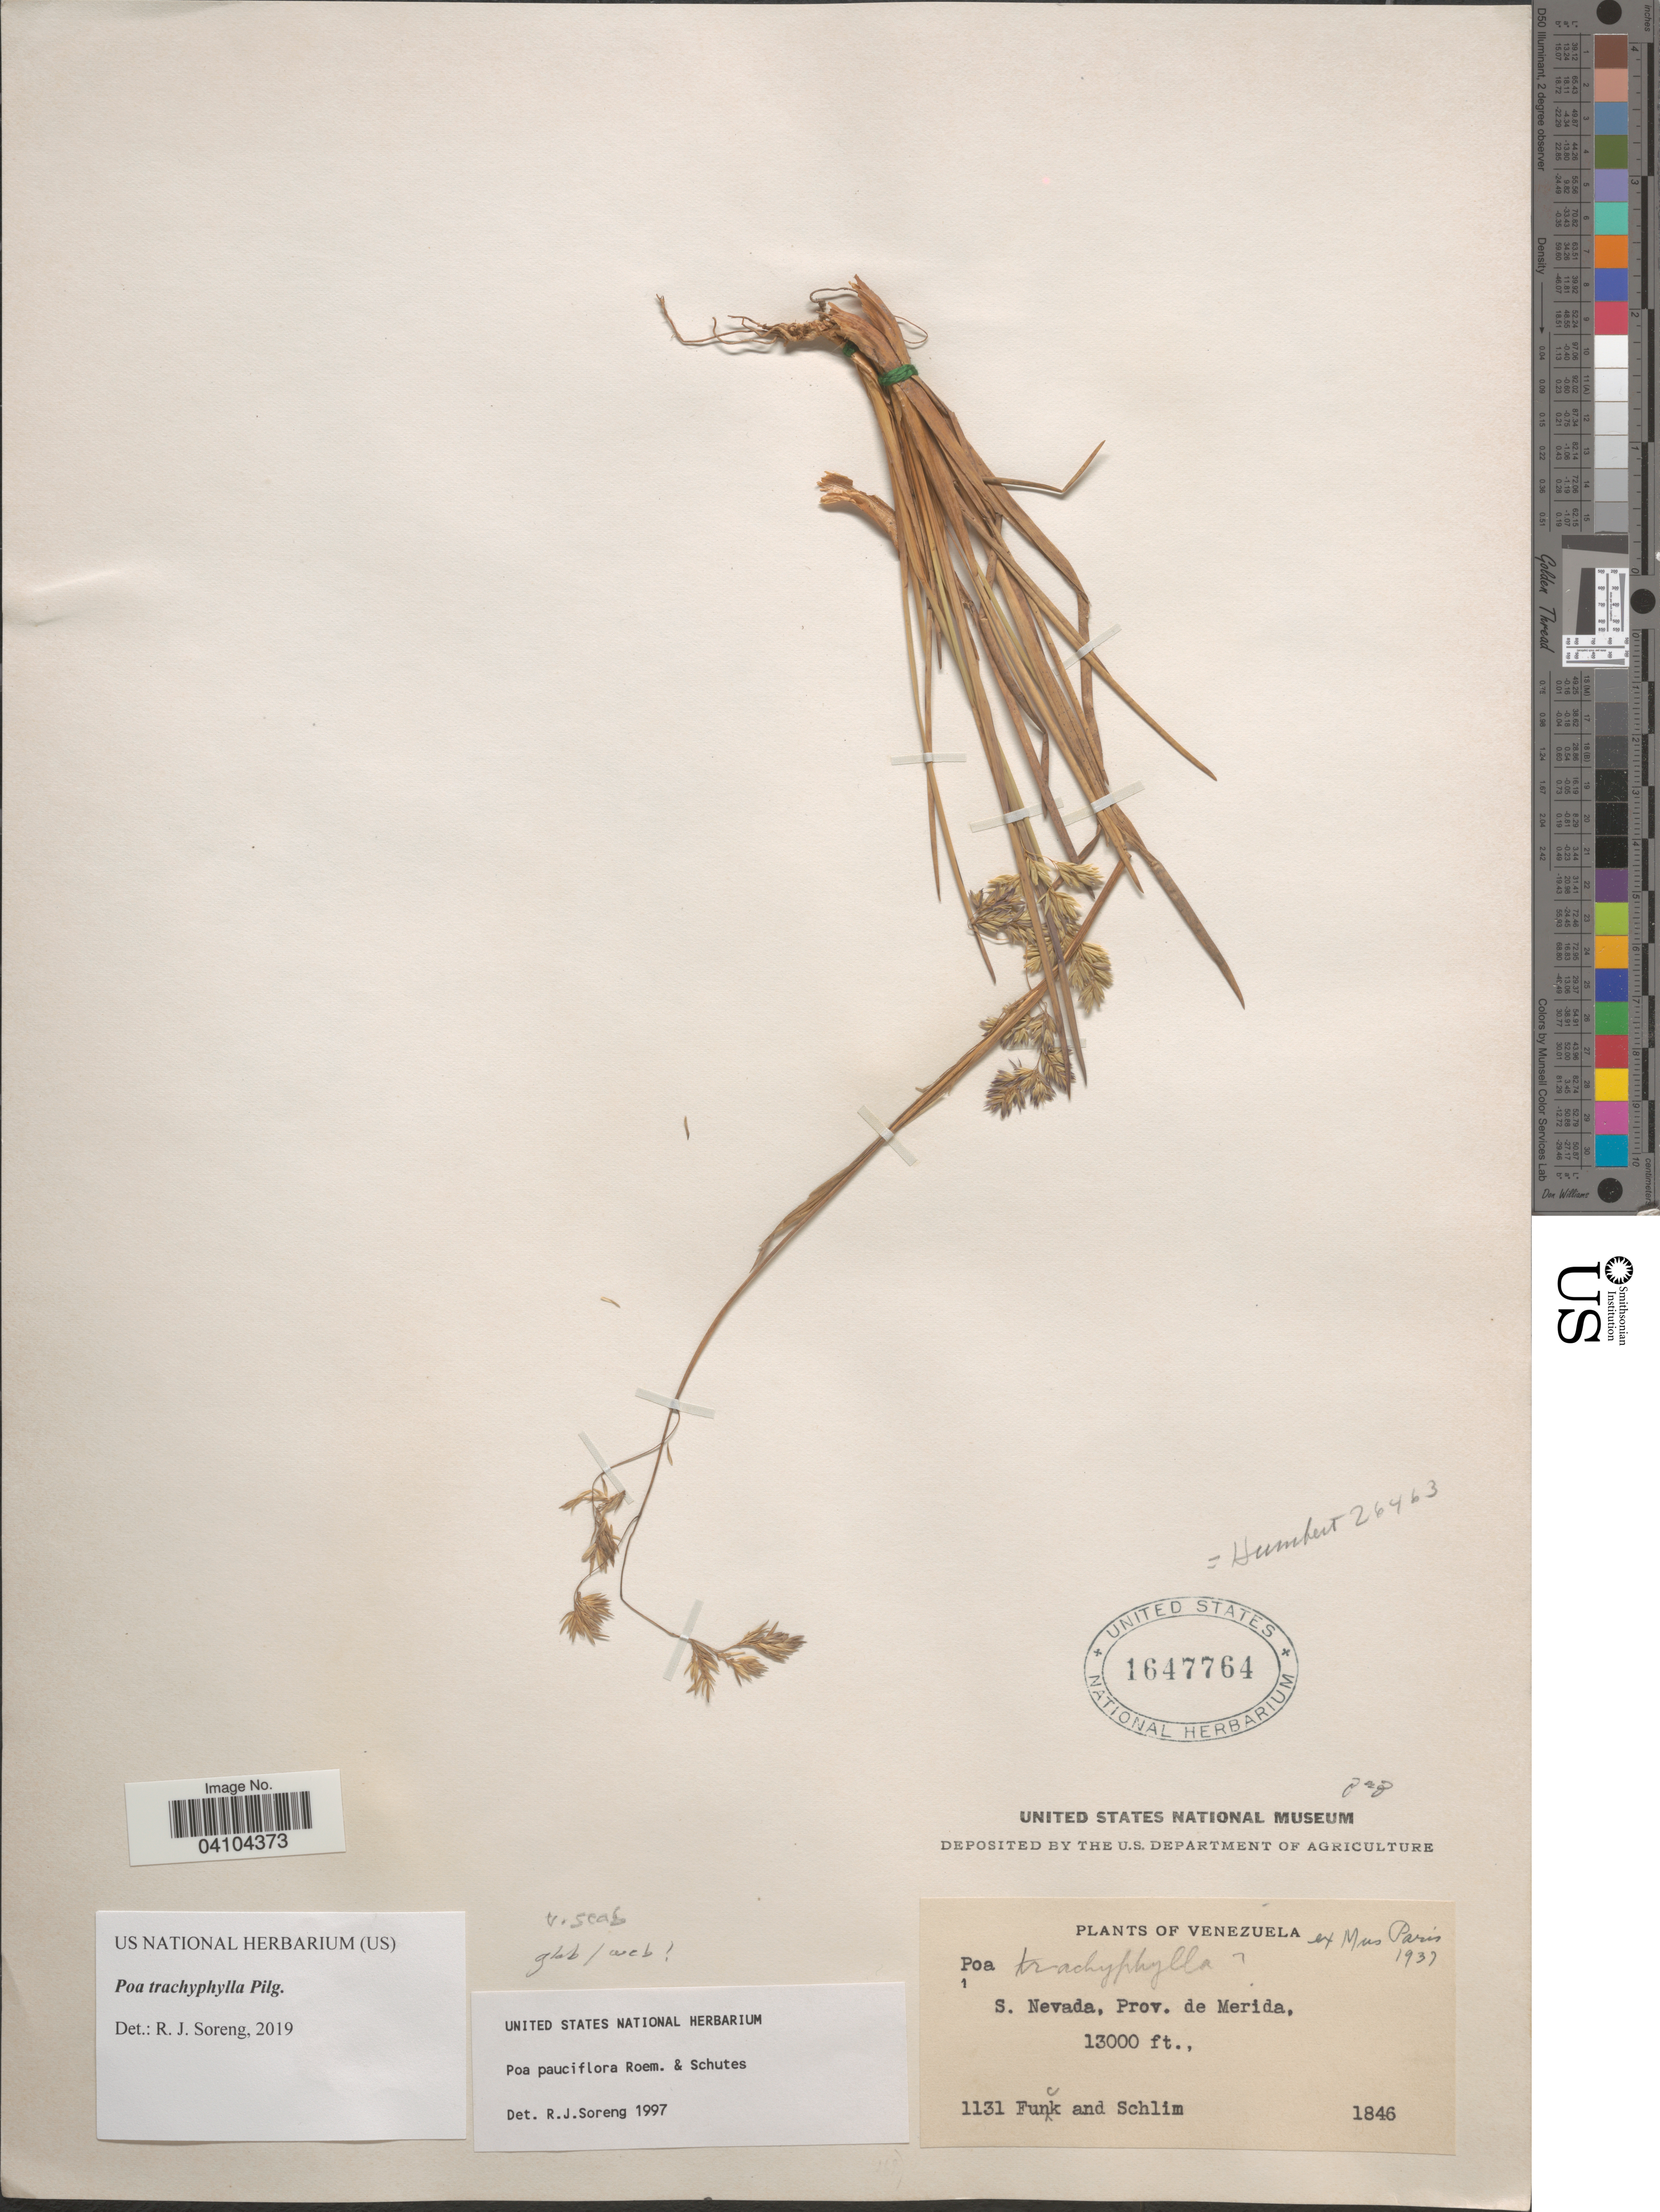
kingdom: Plantae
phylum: Tracheophyta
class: Liliopsida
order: Poales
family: Poaceae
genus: Poa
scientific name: Poa trachyphylla Hack., nom. illeg.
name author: Hack.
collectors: -. Funck & Schlim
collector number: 1131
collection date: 1846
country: Venezuela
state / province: Merida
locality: S. Nevada.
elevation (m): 3962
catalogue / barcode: US 1647764